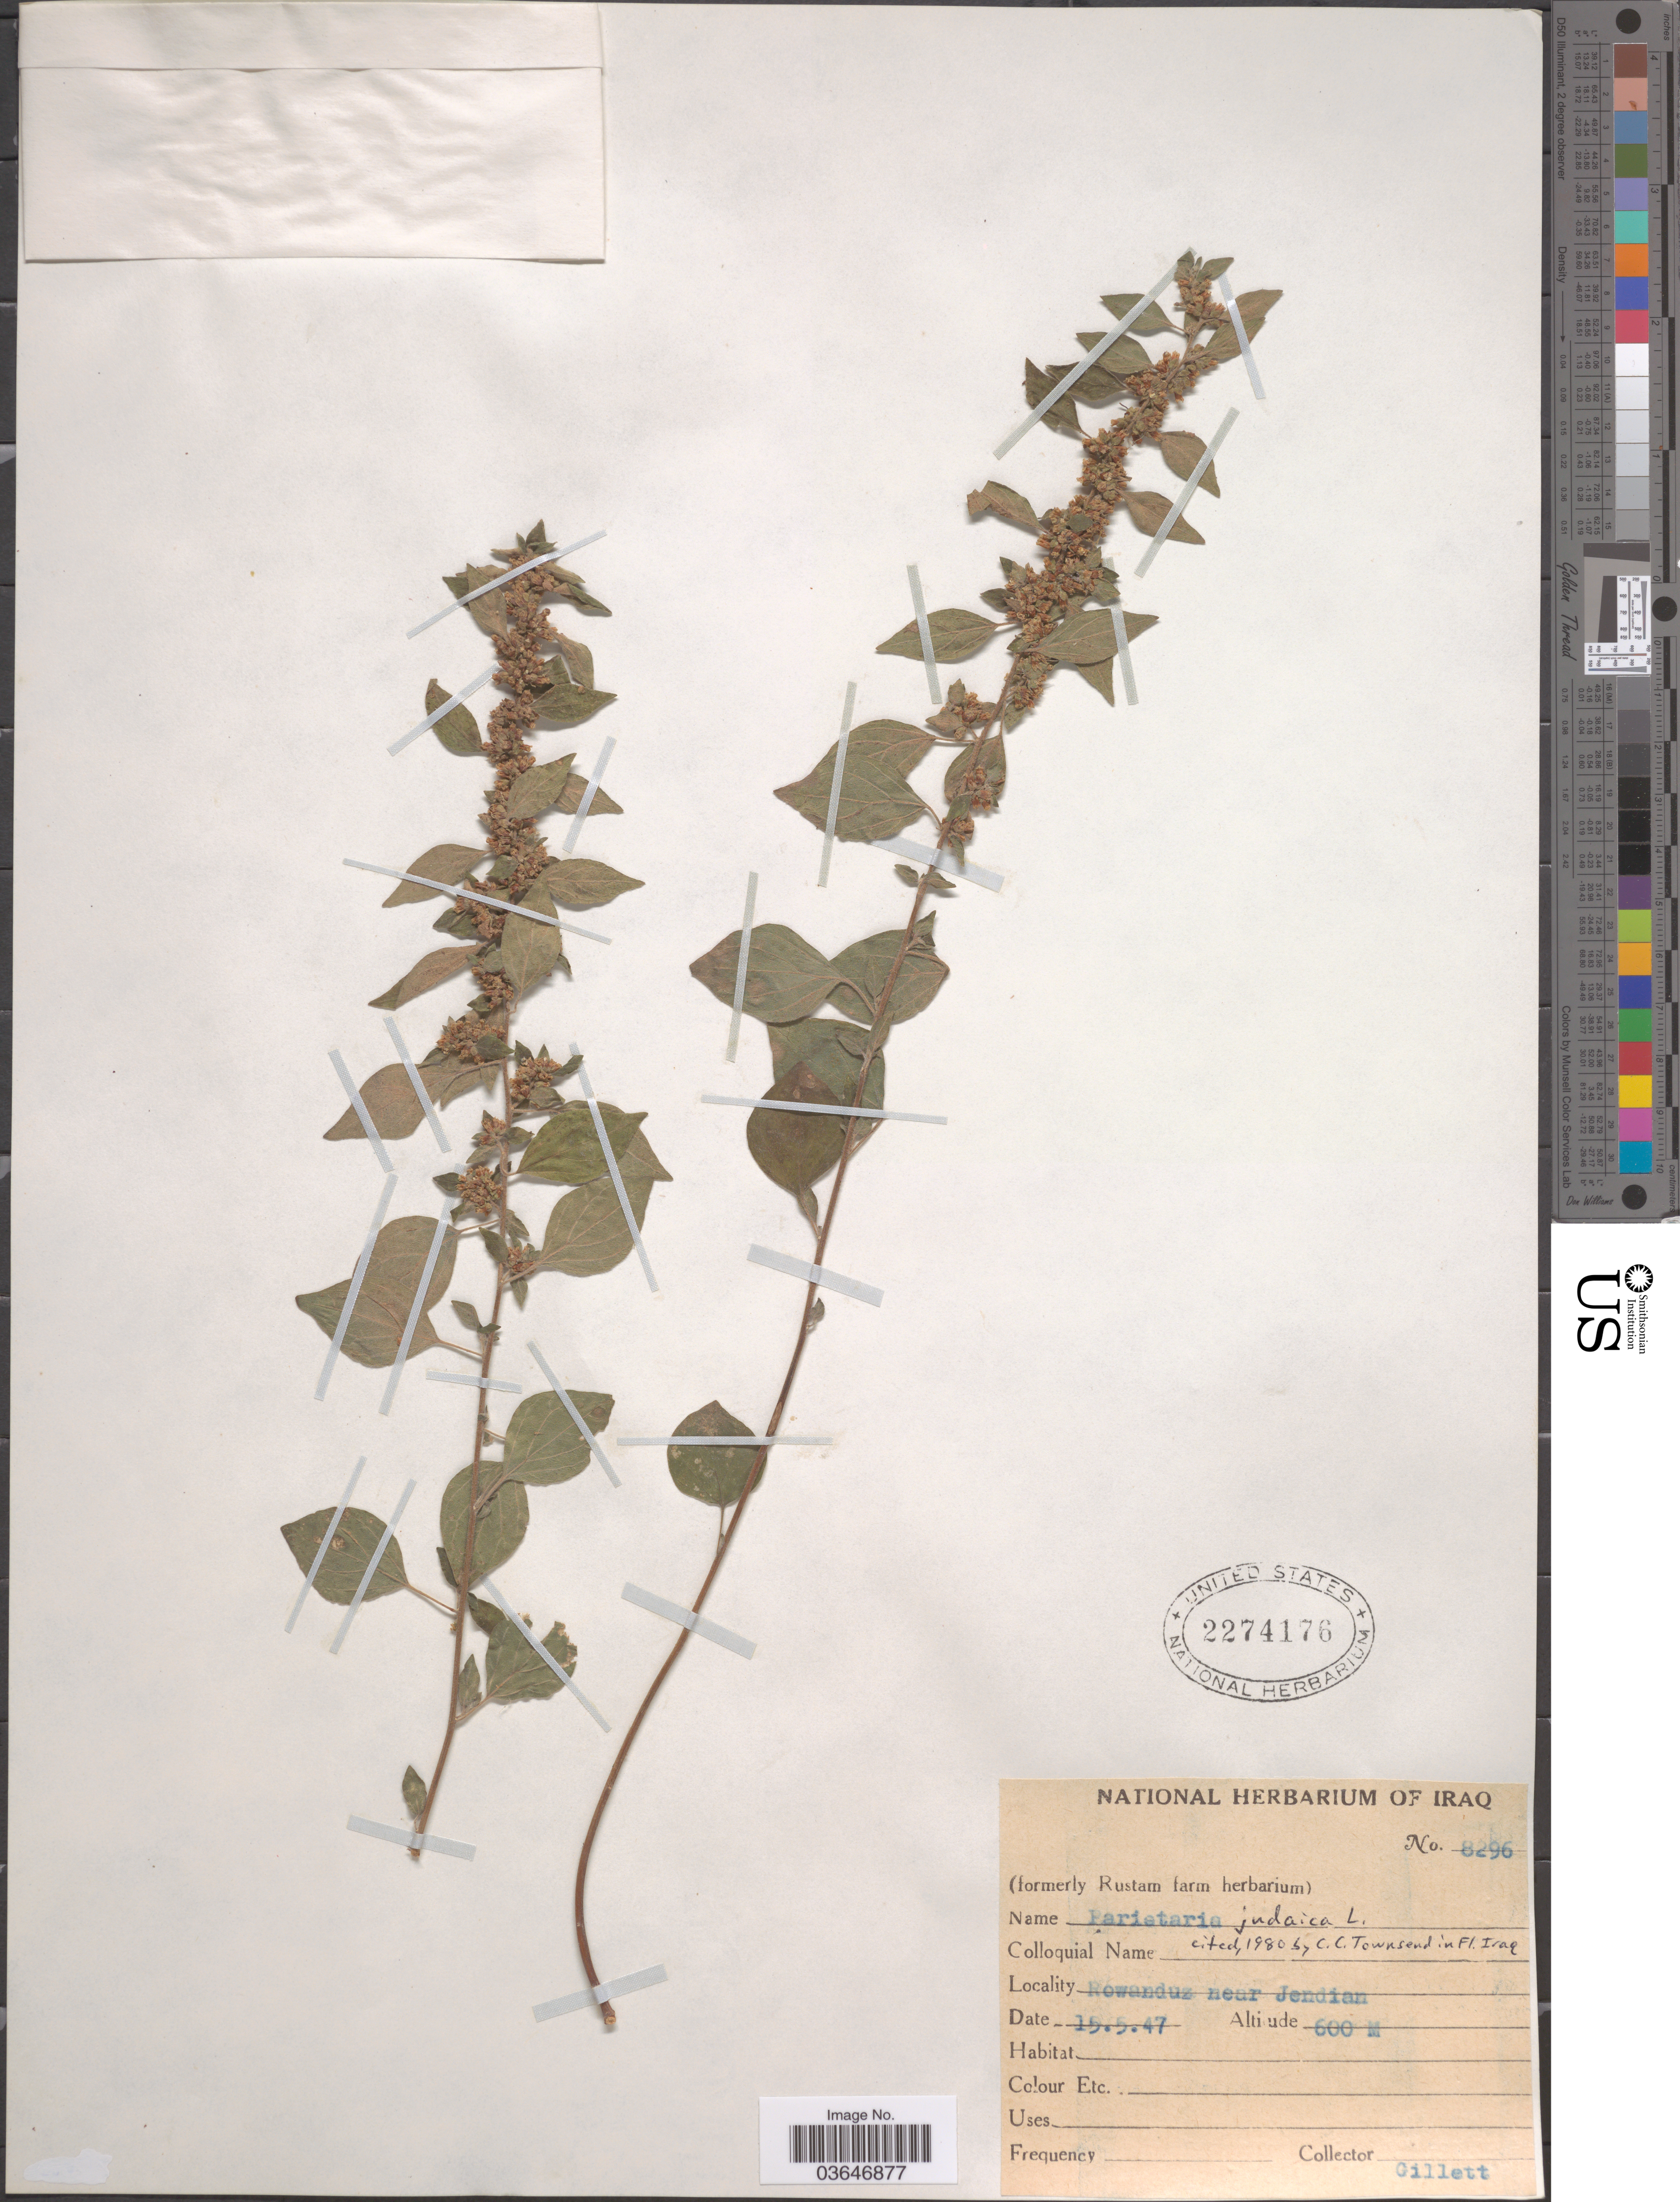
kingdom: Plantae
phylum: Tracheophyta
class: Magnoliopsida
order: Rosales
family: Urticaceae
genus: Parietaria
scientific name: Parietaria judaica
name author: L.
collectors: Gillett, --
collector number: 8296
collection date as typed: Transcribed d/m/y: 15/5/47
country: Iraq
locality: Rowanduz near Jendian.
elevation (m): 600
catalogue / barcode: US 2274176